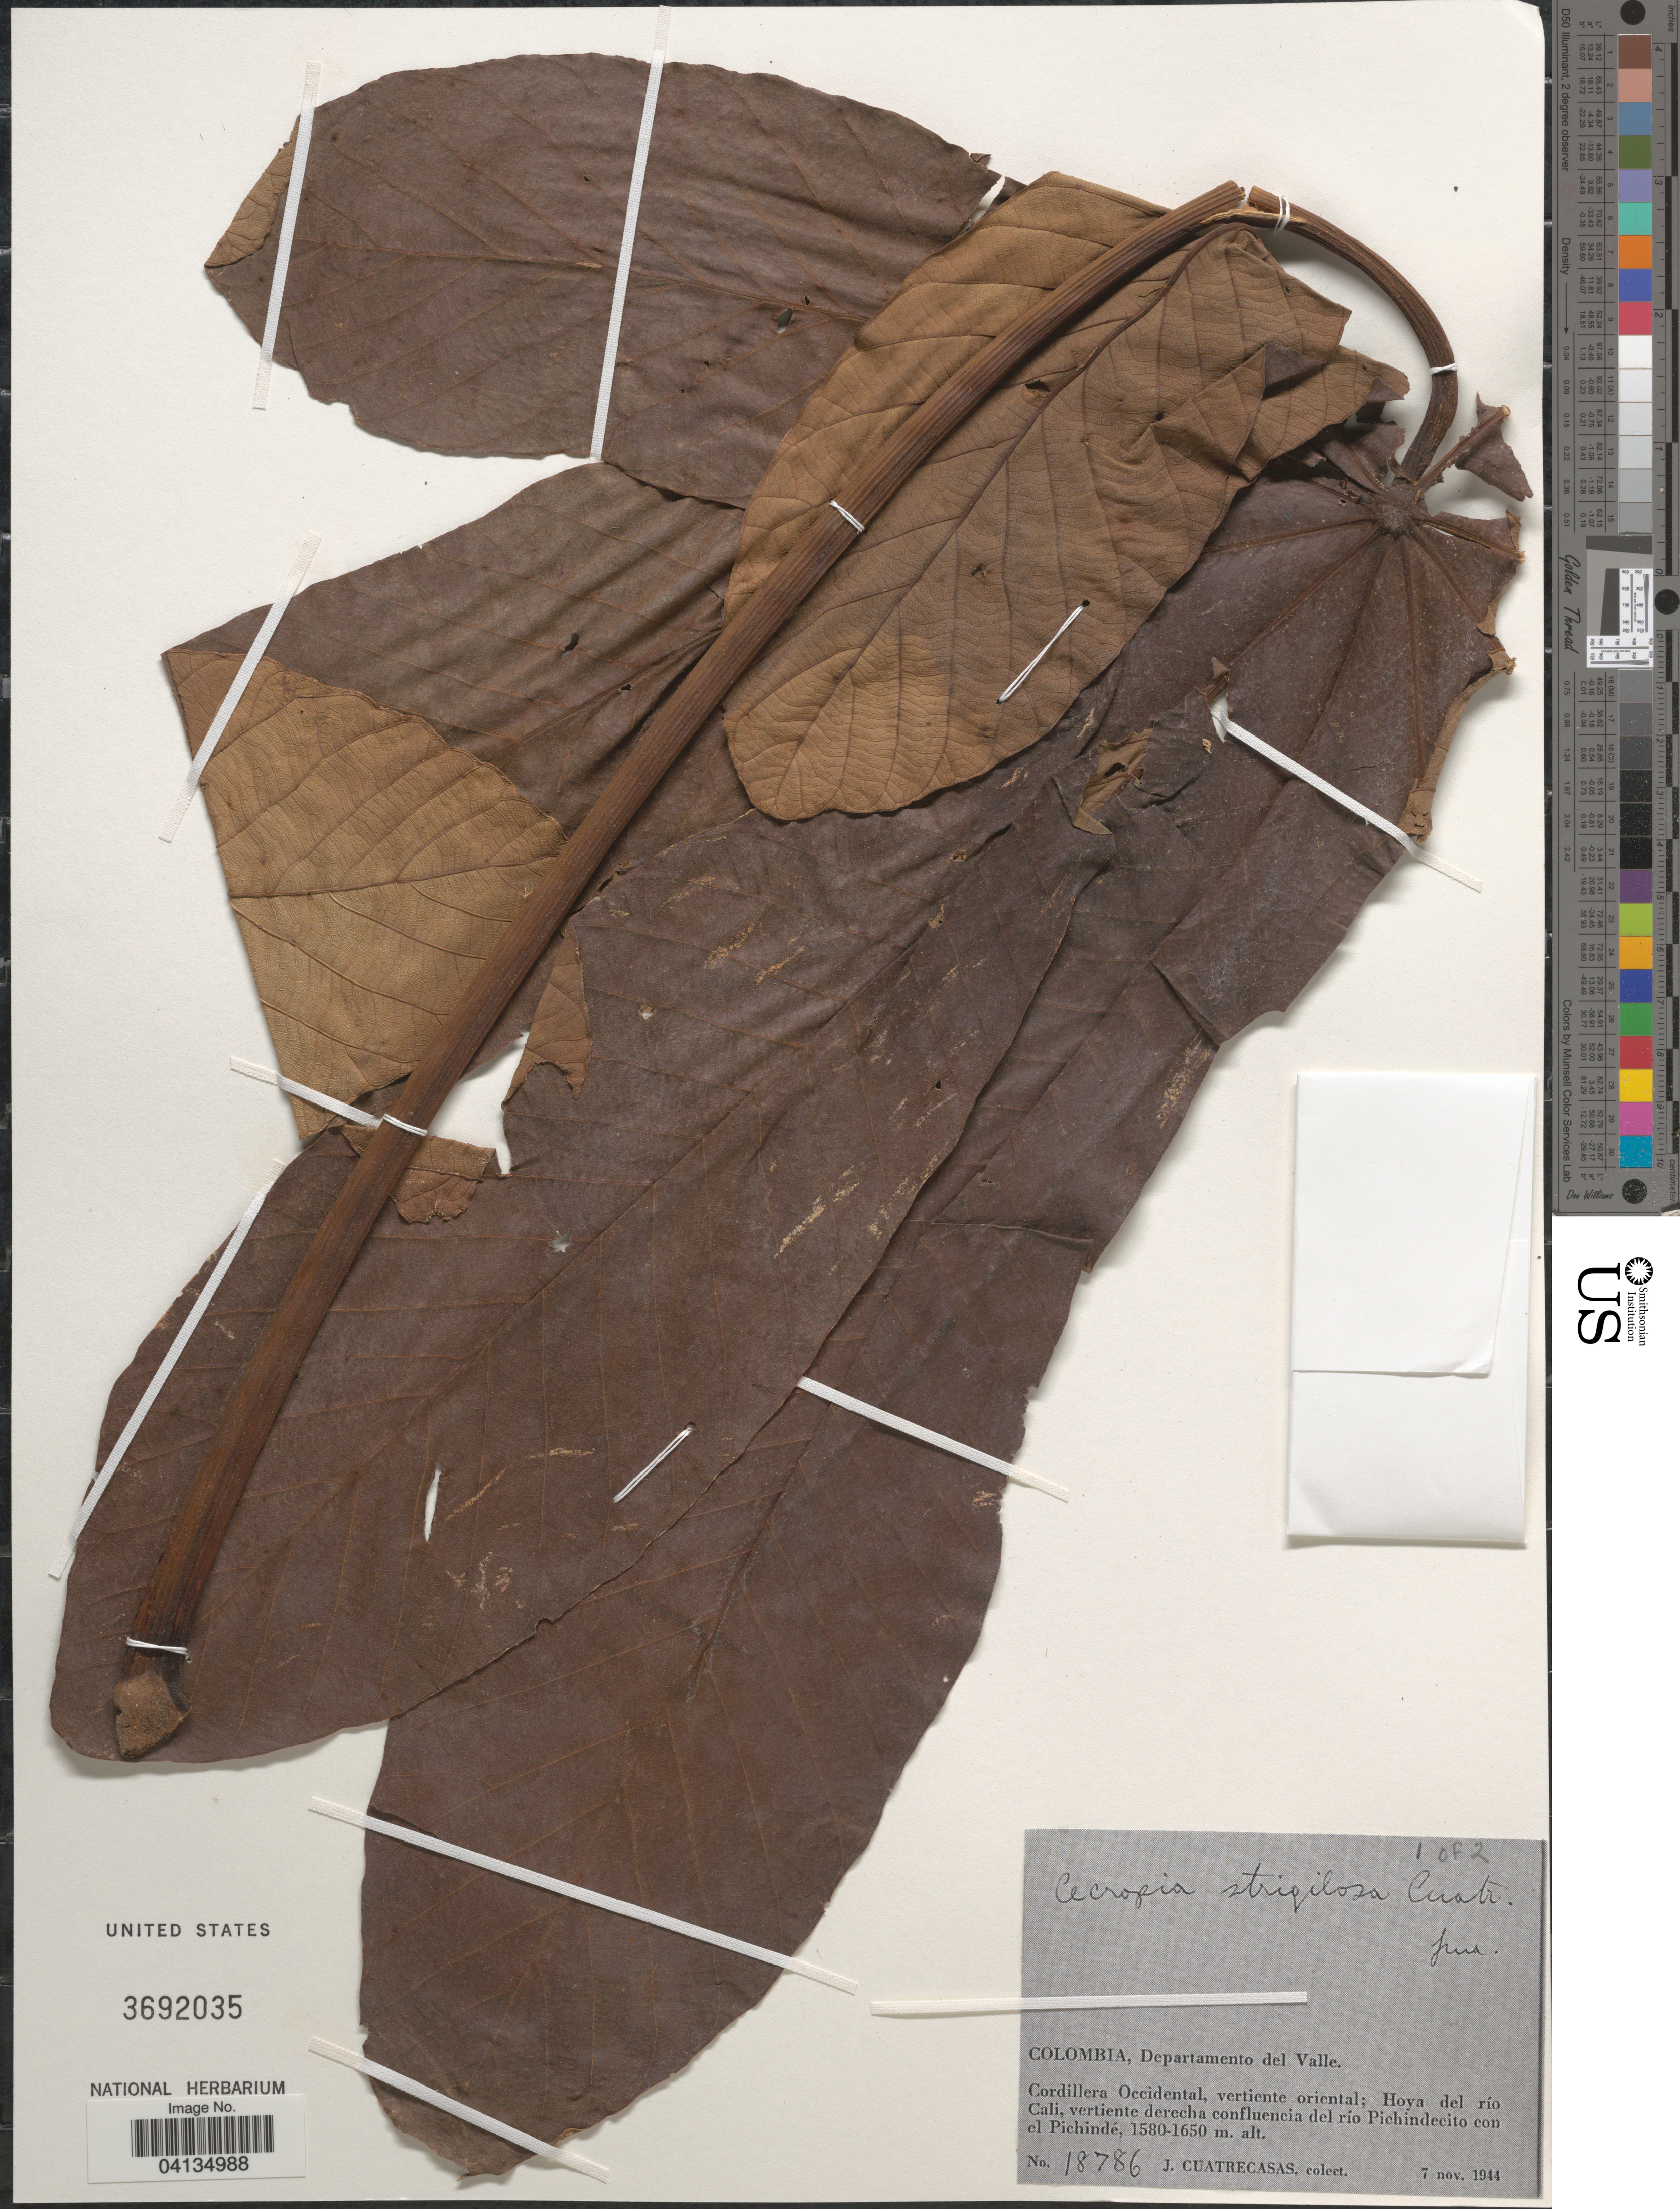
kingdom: Plantae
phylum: Tracheophyta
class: Magnoliopsida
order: Rosales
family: Urticaceae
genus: Cecropia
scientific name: Cecropia strigilosa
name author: Cuatrec.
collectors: J. Cuatrecasas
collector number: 18786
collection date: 1944-11-07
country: Colombia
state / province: Valle del Cauca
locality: Departamento del Valle. Cordillera Occicental, vertiente oriental; Hoya del río Cali, vertiente derecha confluencia del río Pichindecito con el Pichindé.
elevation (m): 1580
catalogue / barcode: US 3692035